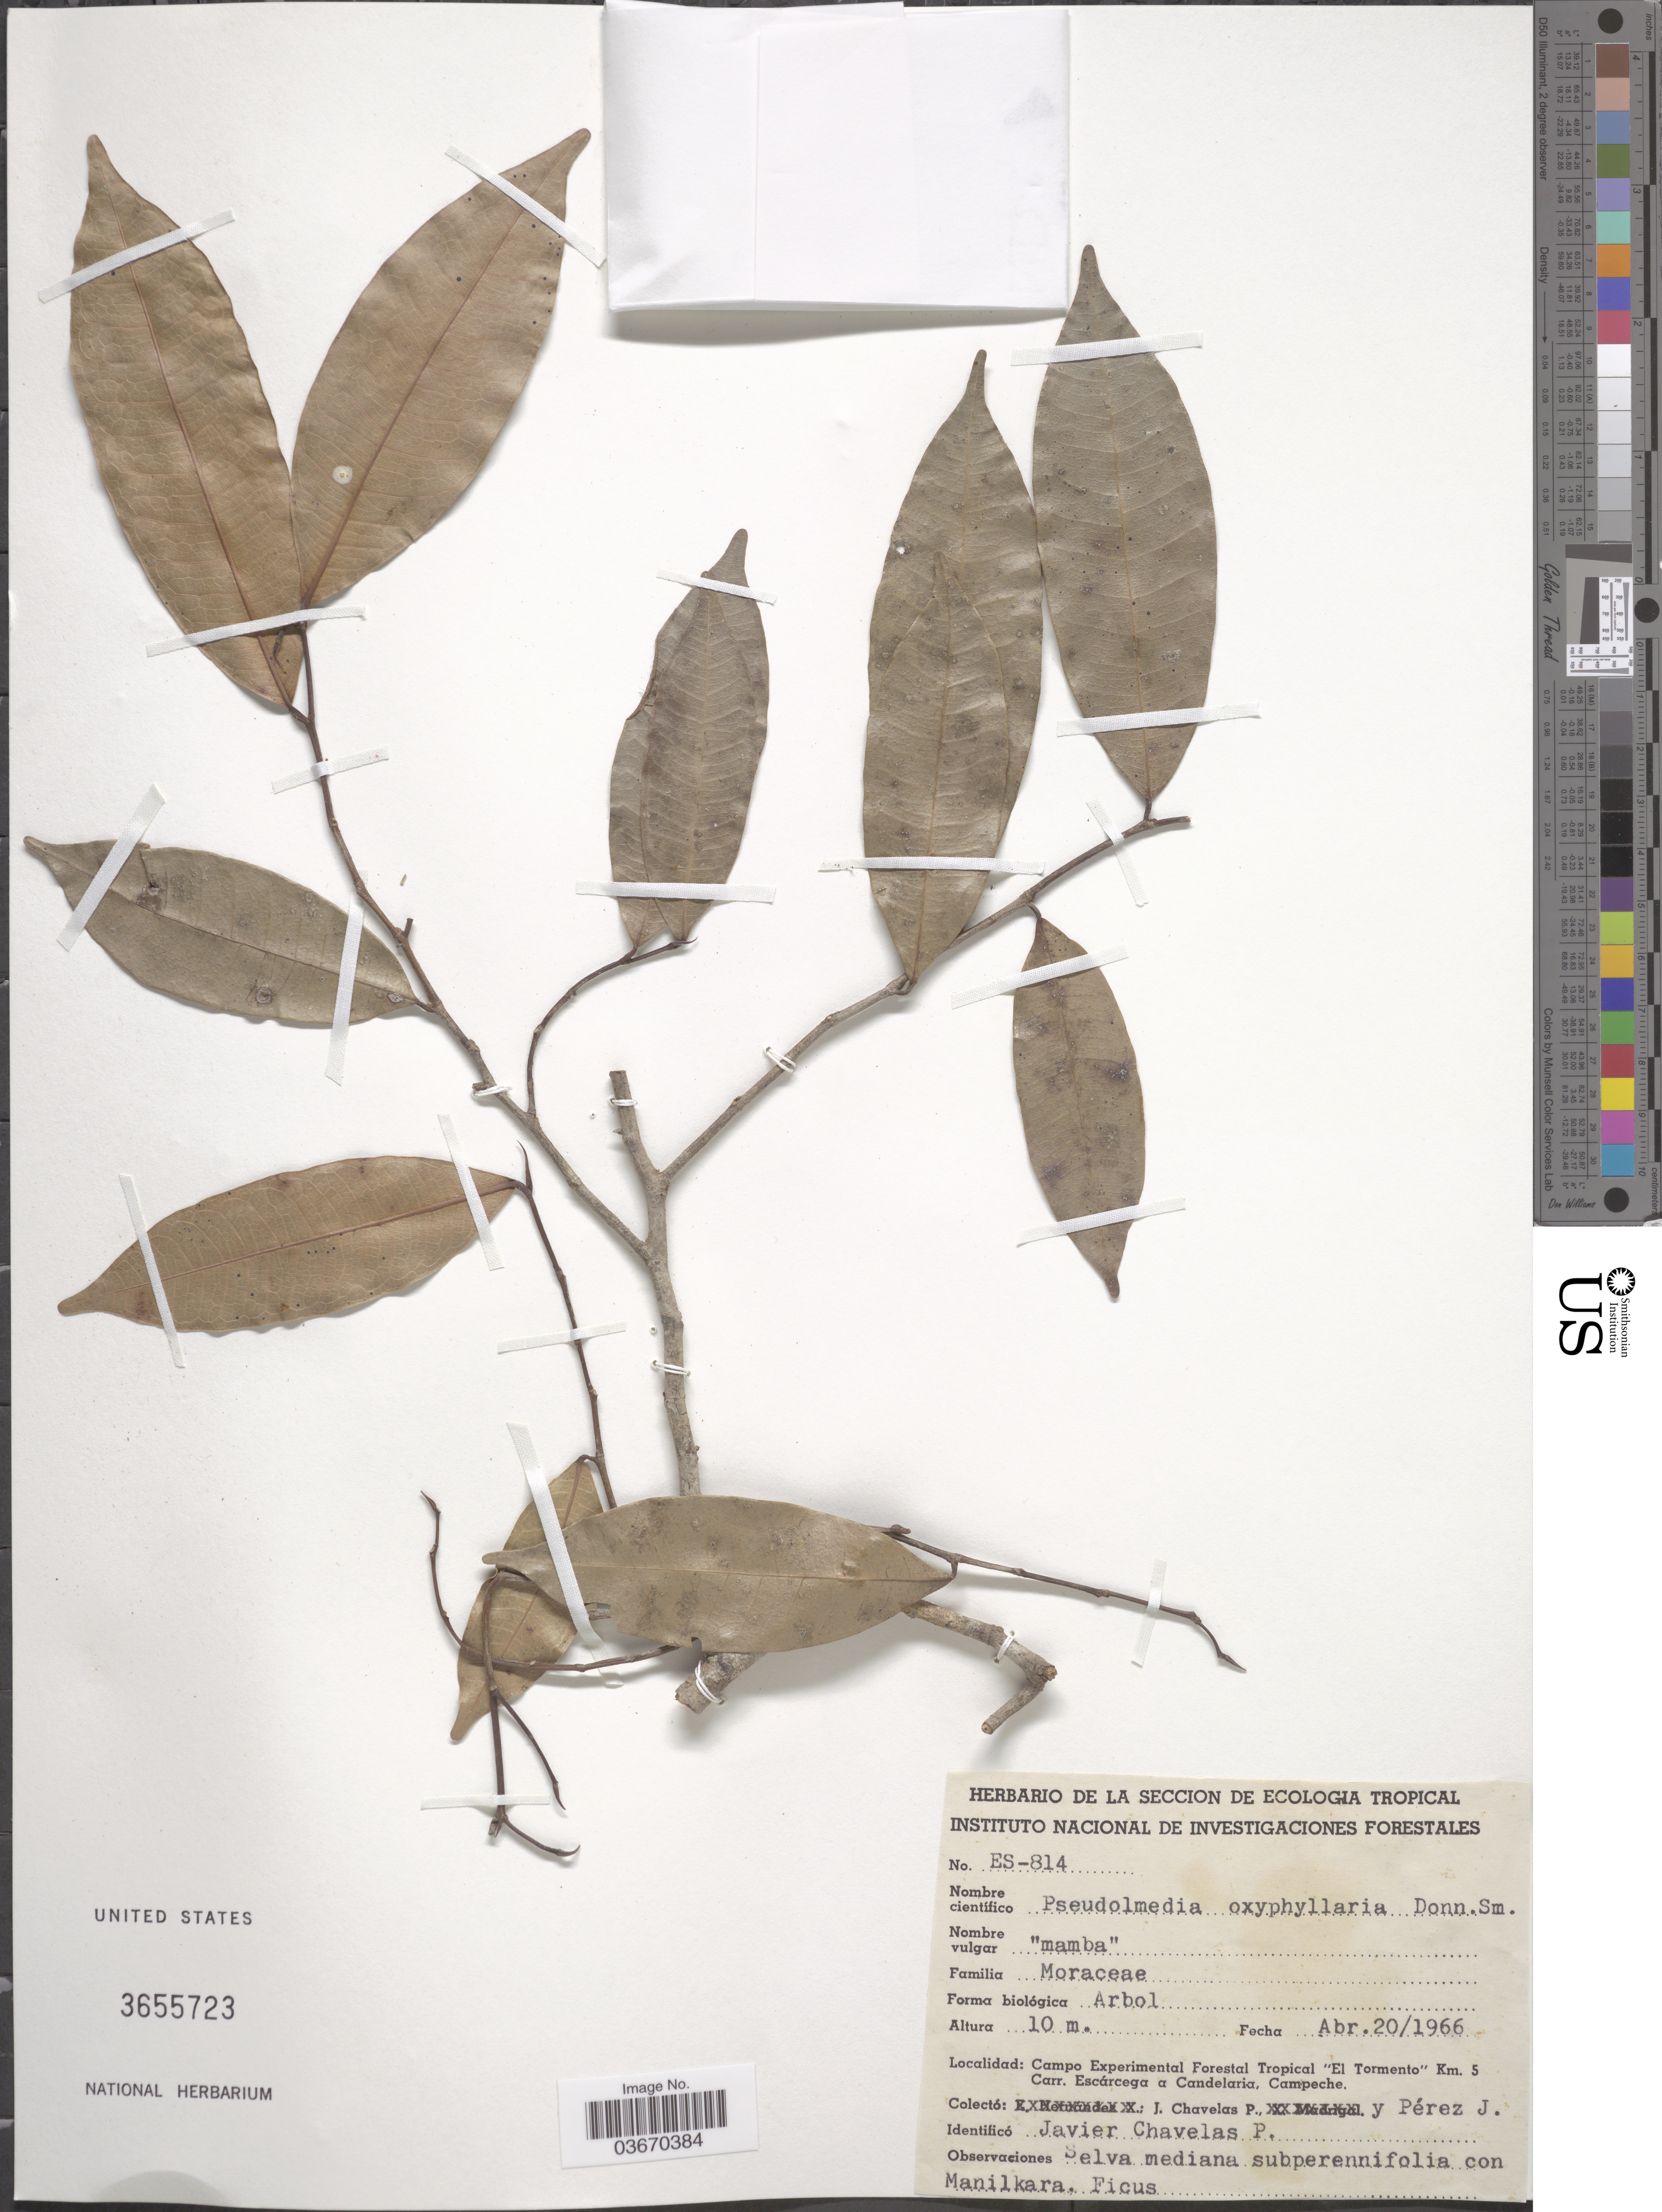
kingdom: Plantae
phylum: Tracheophyta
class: Magnoliopsida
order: Rosales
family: Moraceae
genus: Pseudolmedia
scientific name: Pseudolmedia oxyphyllaria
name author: Donn. Sm.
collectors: J. Chavelas P. & J. Pérez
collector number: ES-814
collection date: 1966-04-20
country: Mexico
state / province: Campeche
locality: Campo Experimental Forestal Tropical "El Tormento" Km. 5 Carr. Escárcega a Candelaria.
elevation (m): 10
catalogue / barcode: US 3655723